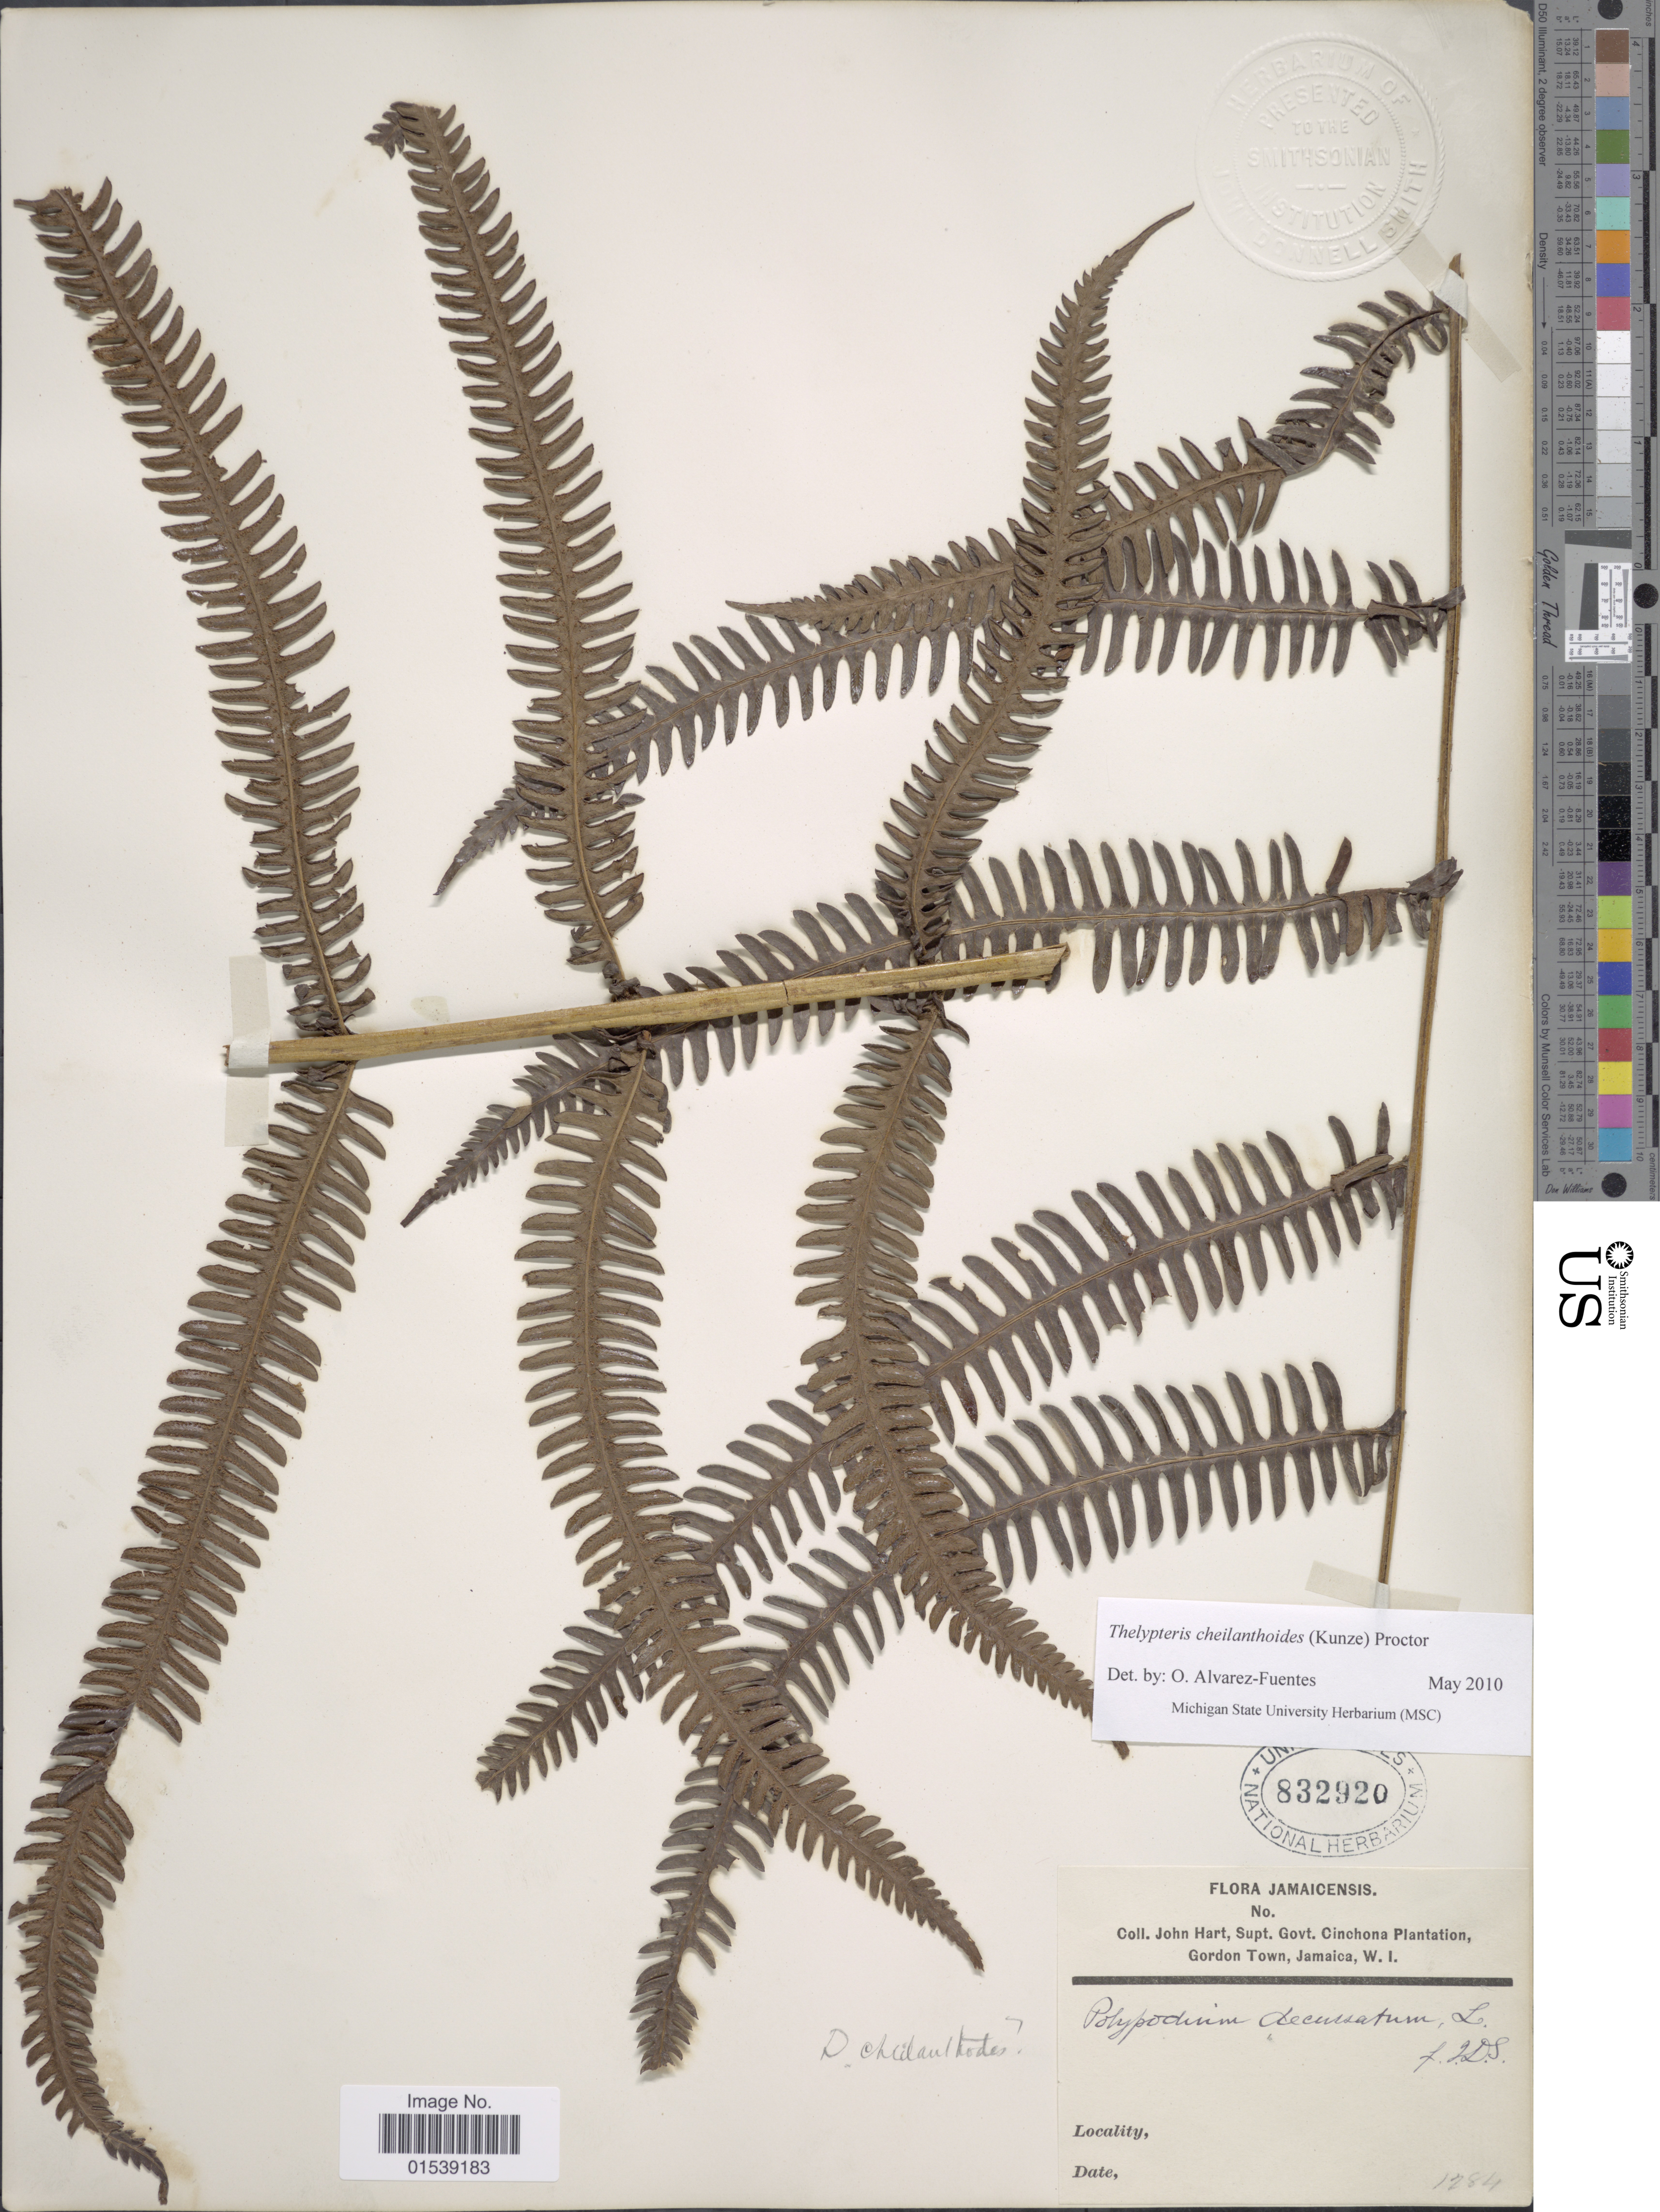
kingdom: Plantae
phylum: Tracheophyta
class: Polypodiopsida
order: Polypodiales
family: Thelypteridaceae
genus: Amauropelta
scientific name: Amauropelta cheilanthoides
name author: (Kunze) Á. Löve & D. Löve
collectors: J. H. Hart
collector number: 1284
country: Jamaica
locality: Jamaicenses, Supt. Govt. Cinchona Plantation, Gordon Town, Jamaica, W. I.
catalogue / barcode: US 832920